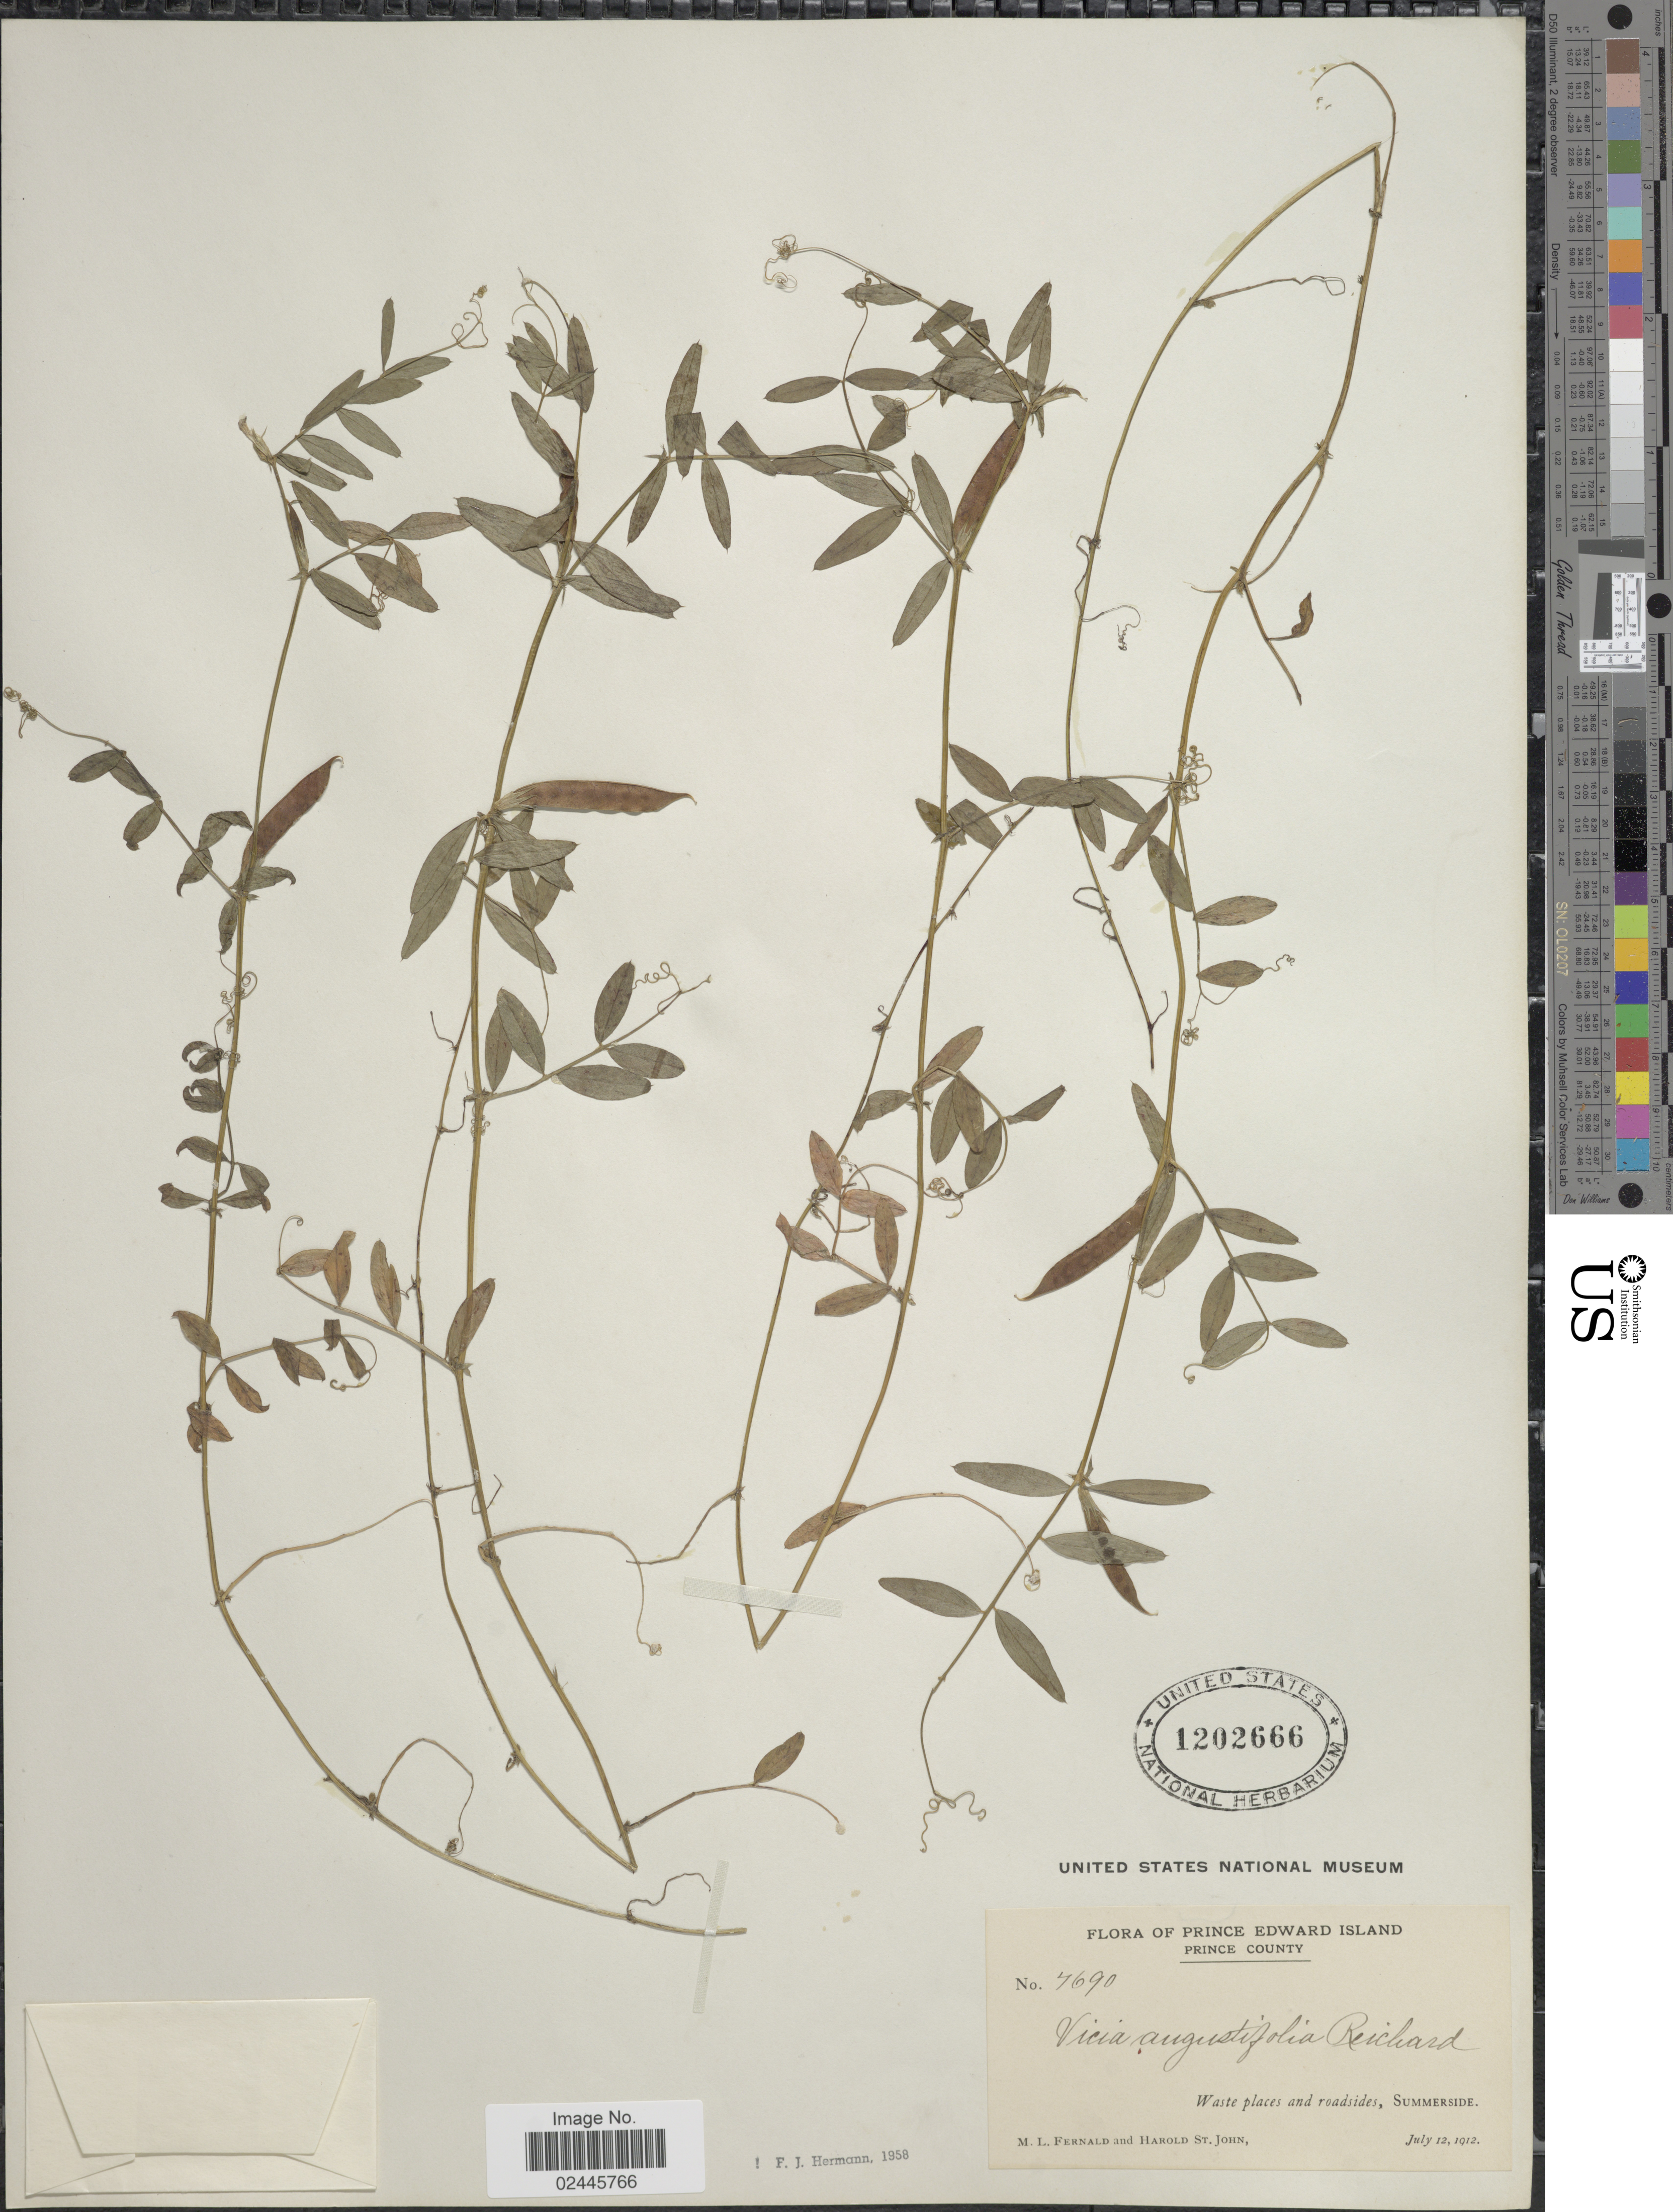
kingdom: Plantae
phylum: Tracheophyta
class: Magnoliopsida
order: Fabales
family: Fabaceae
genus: Vicia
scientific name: Vicia angustifolia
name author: L.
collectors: M. L. Fernald & H. St. John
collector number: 4690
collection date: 1912-07-12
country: Canada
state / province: Prince Edward Island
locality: Prince County. Summerside.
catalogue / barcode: US 1202666